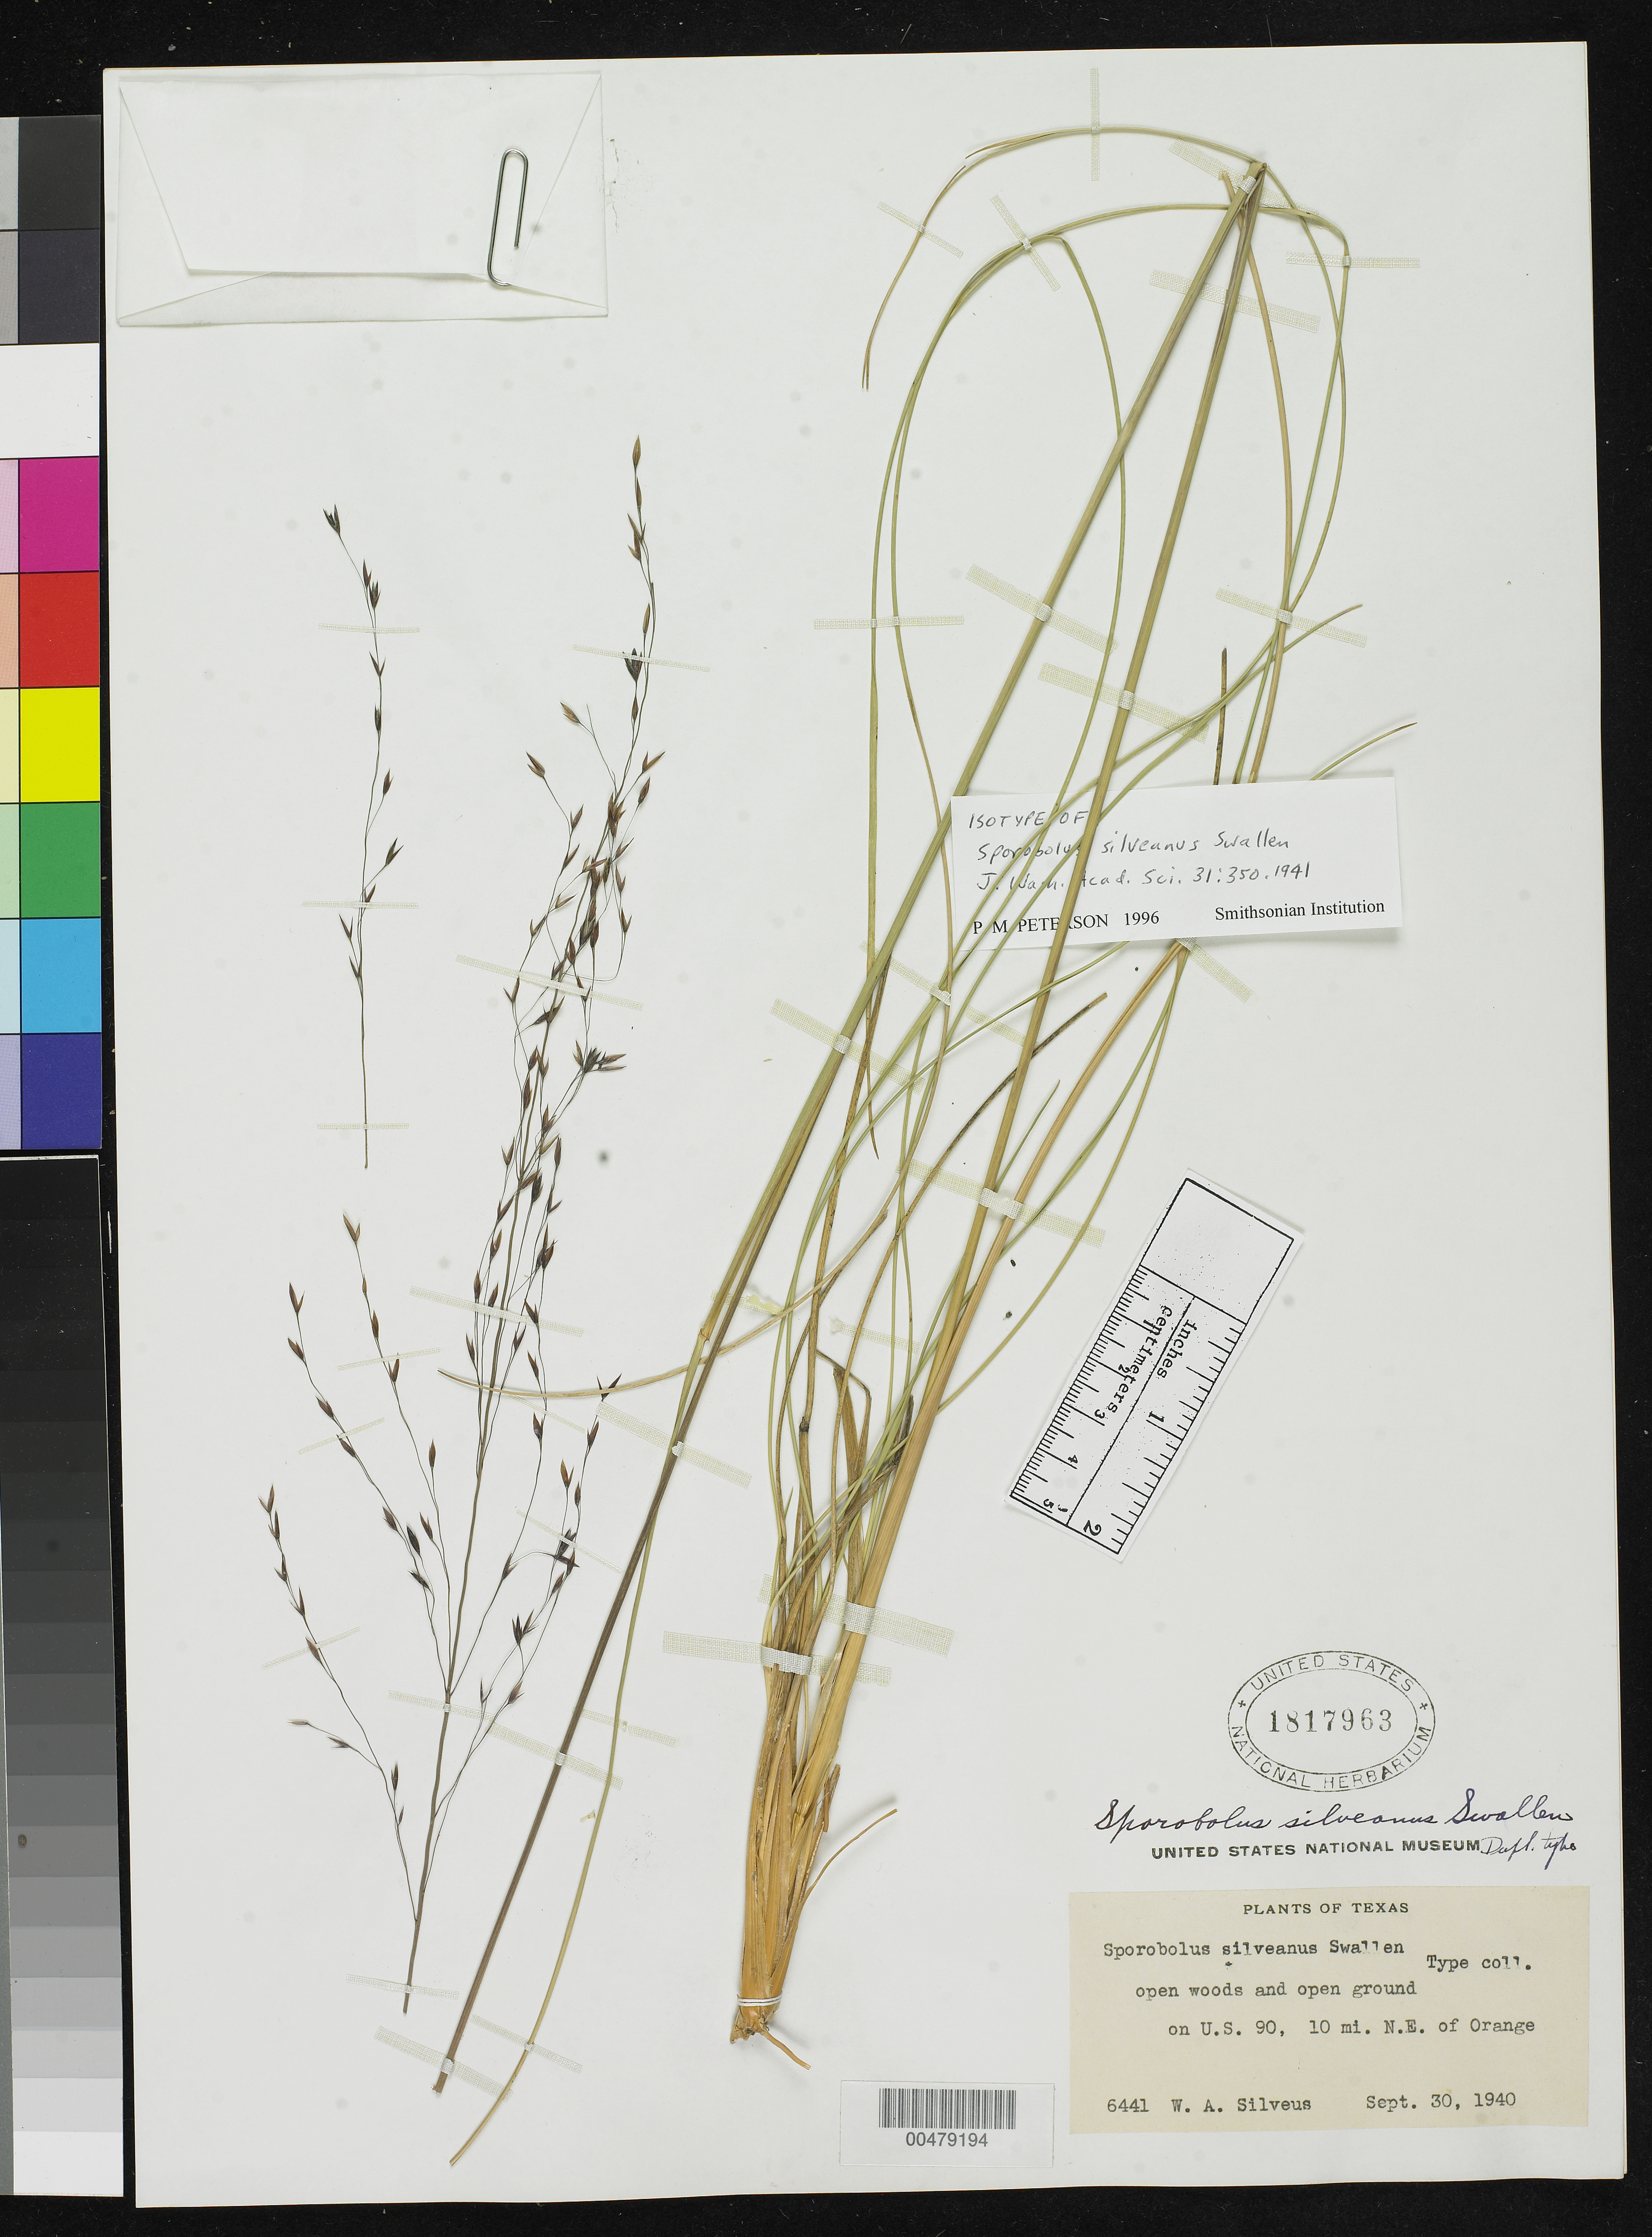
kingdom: Plantae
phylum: Tracheophyta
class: Liliopsida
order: Poales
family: Poaceae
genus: Sporobolus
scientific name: Sporobolus silveanus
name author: Swallen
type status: Holotype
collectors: W. Silveus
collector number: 6441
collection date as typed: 30 Sep 1940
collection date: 1940-09-30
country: United States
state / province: Texas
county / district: Orange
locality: US 90, 10 mi NE of Orange.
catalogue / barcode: US 1817963